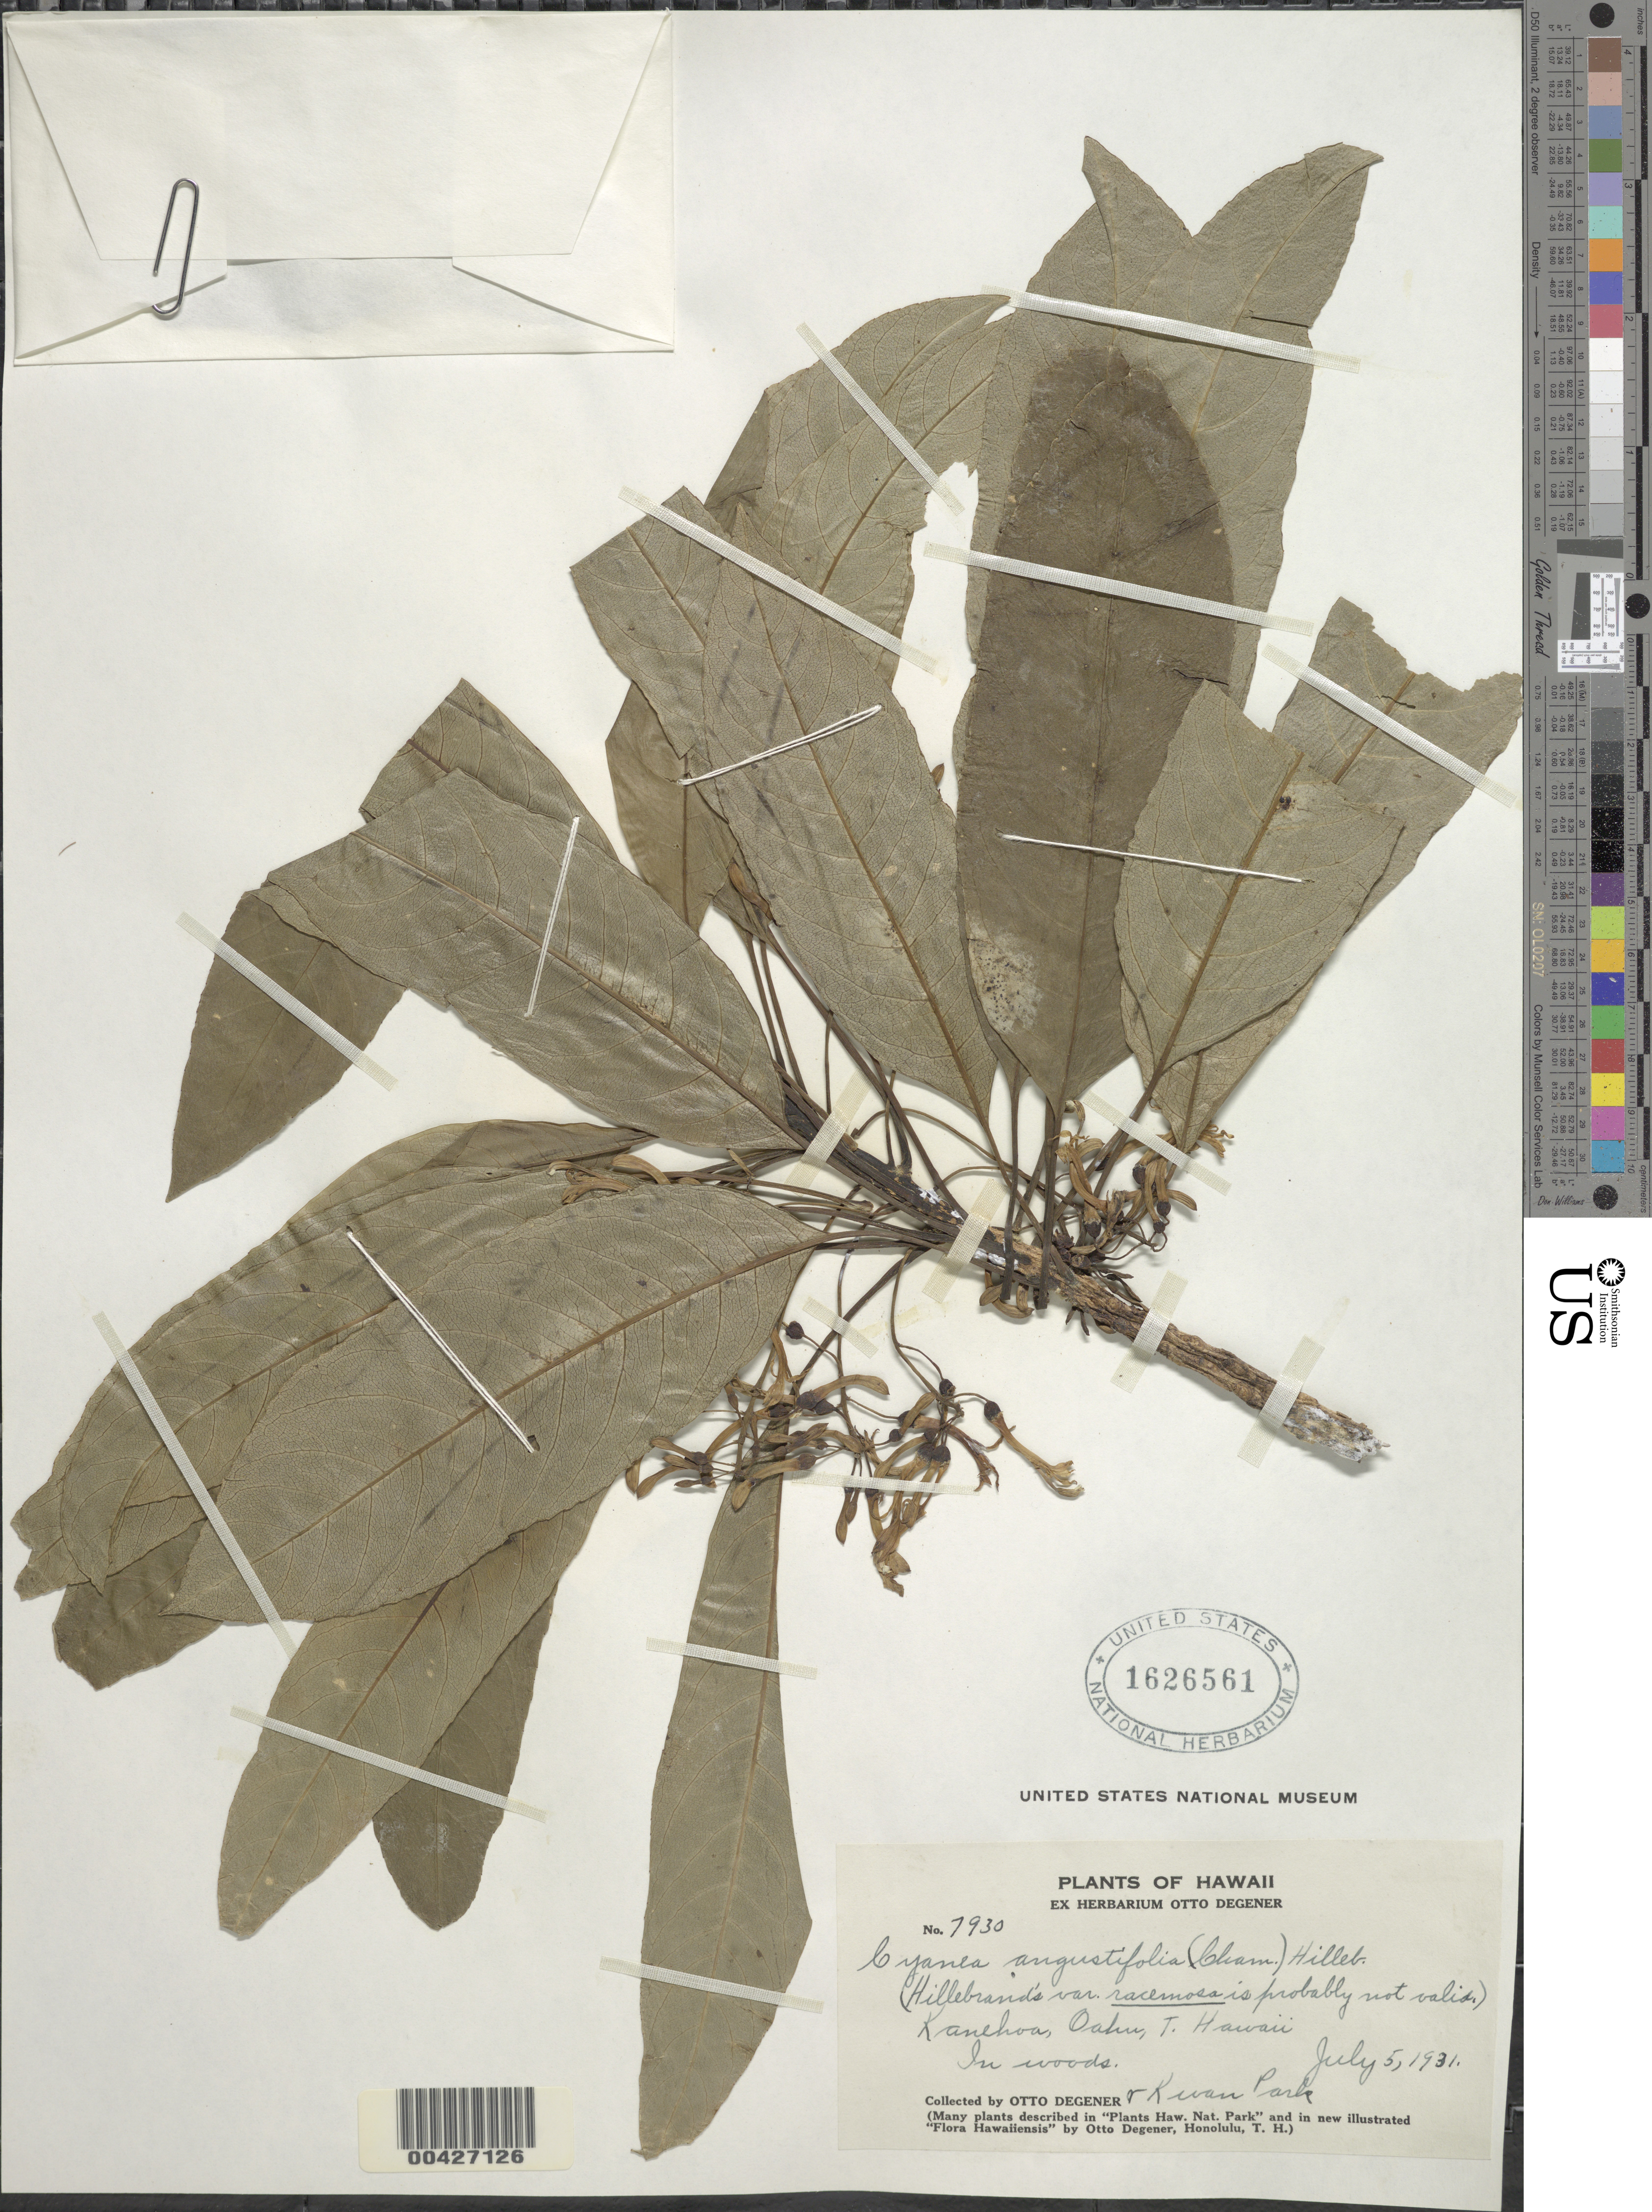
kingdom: Plantae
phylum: Tracheophyta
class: Magnoliopsida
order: Asterales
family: Campanulaceae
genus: Cyanea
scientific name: Cyanea angustifolia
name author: (Cham.) Hillebr.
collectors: O. Degener & K. Park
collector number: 7930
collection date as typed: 5 Jul 1931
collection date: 1931-07-05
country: United States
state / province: Hawaii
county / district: Honolulu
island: Oahu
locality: Kanehoa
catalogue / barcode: US 1626561